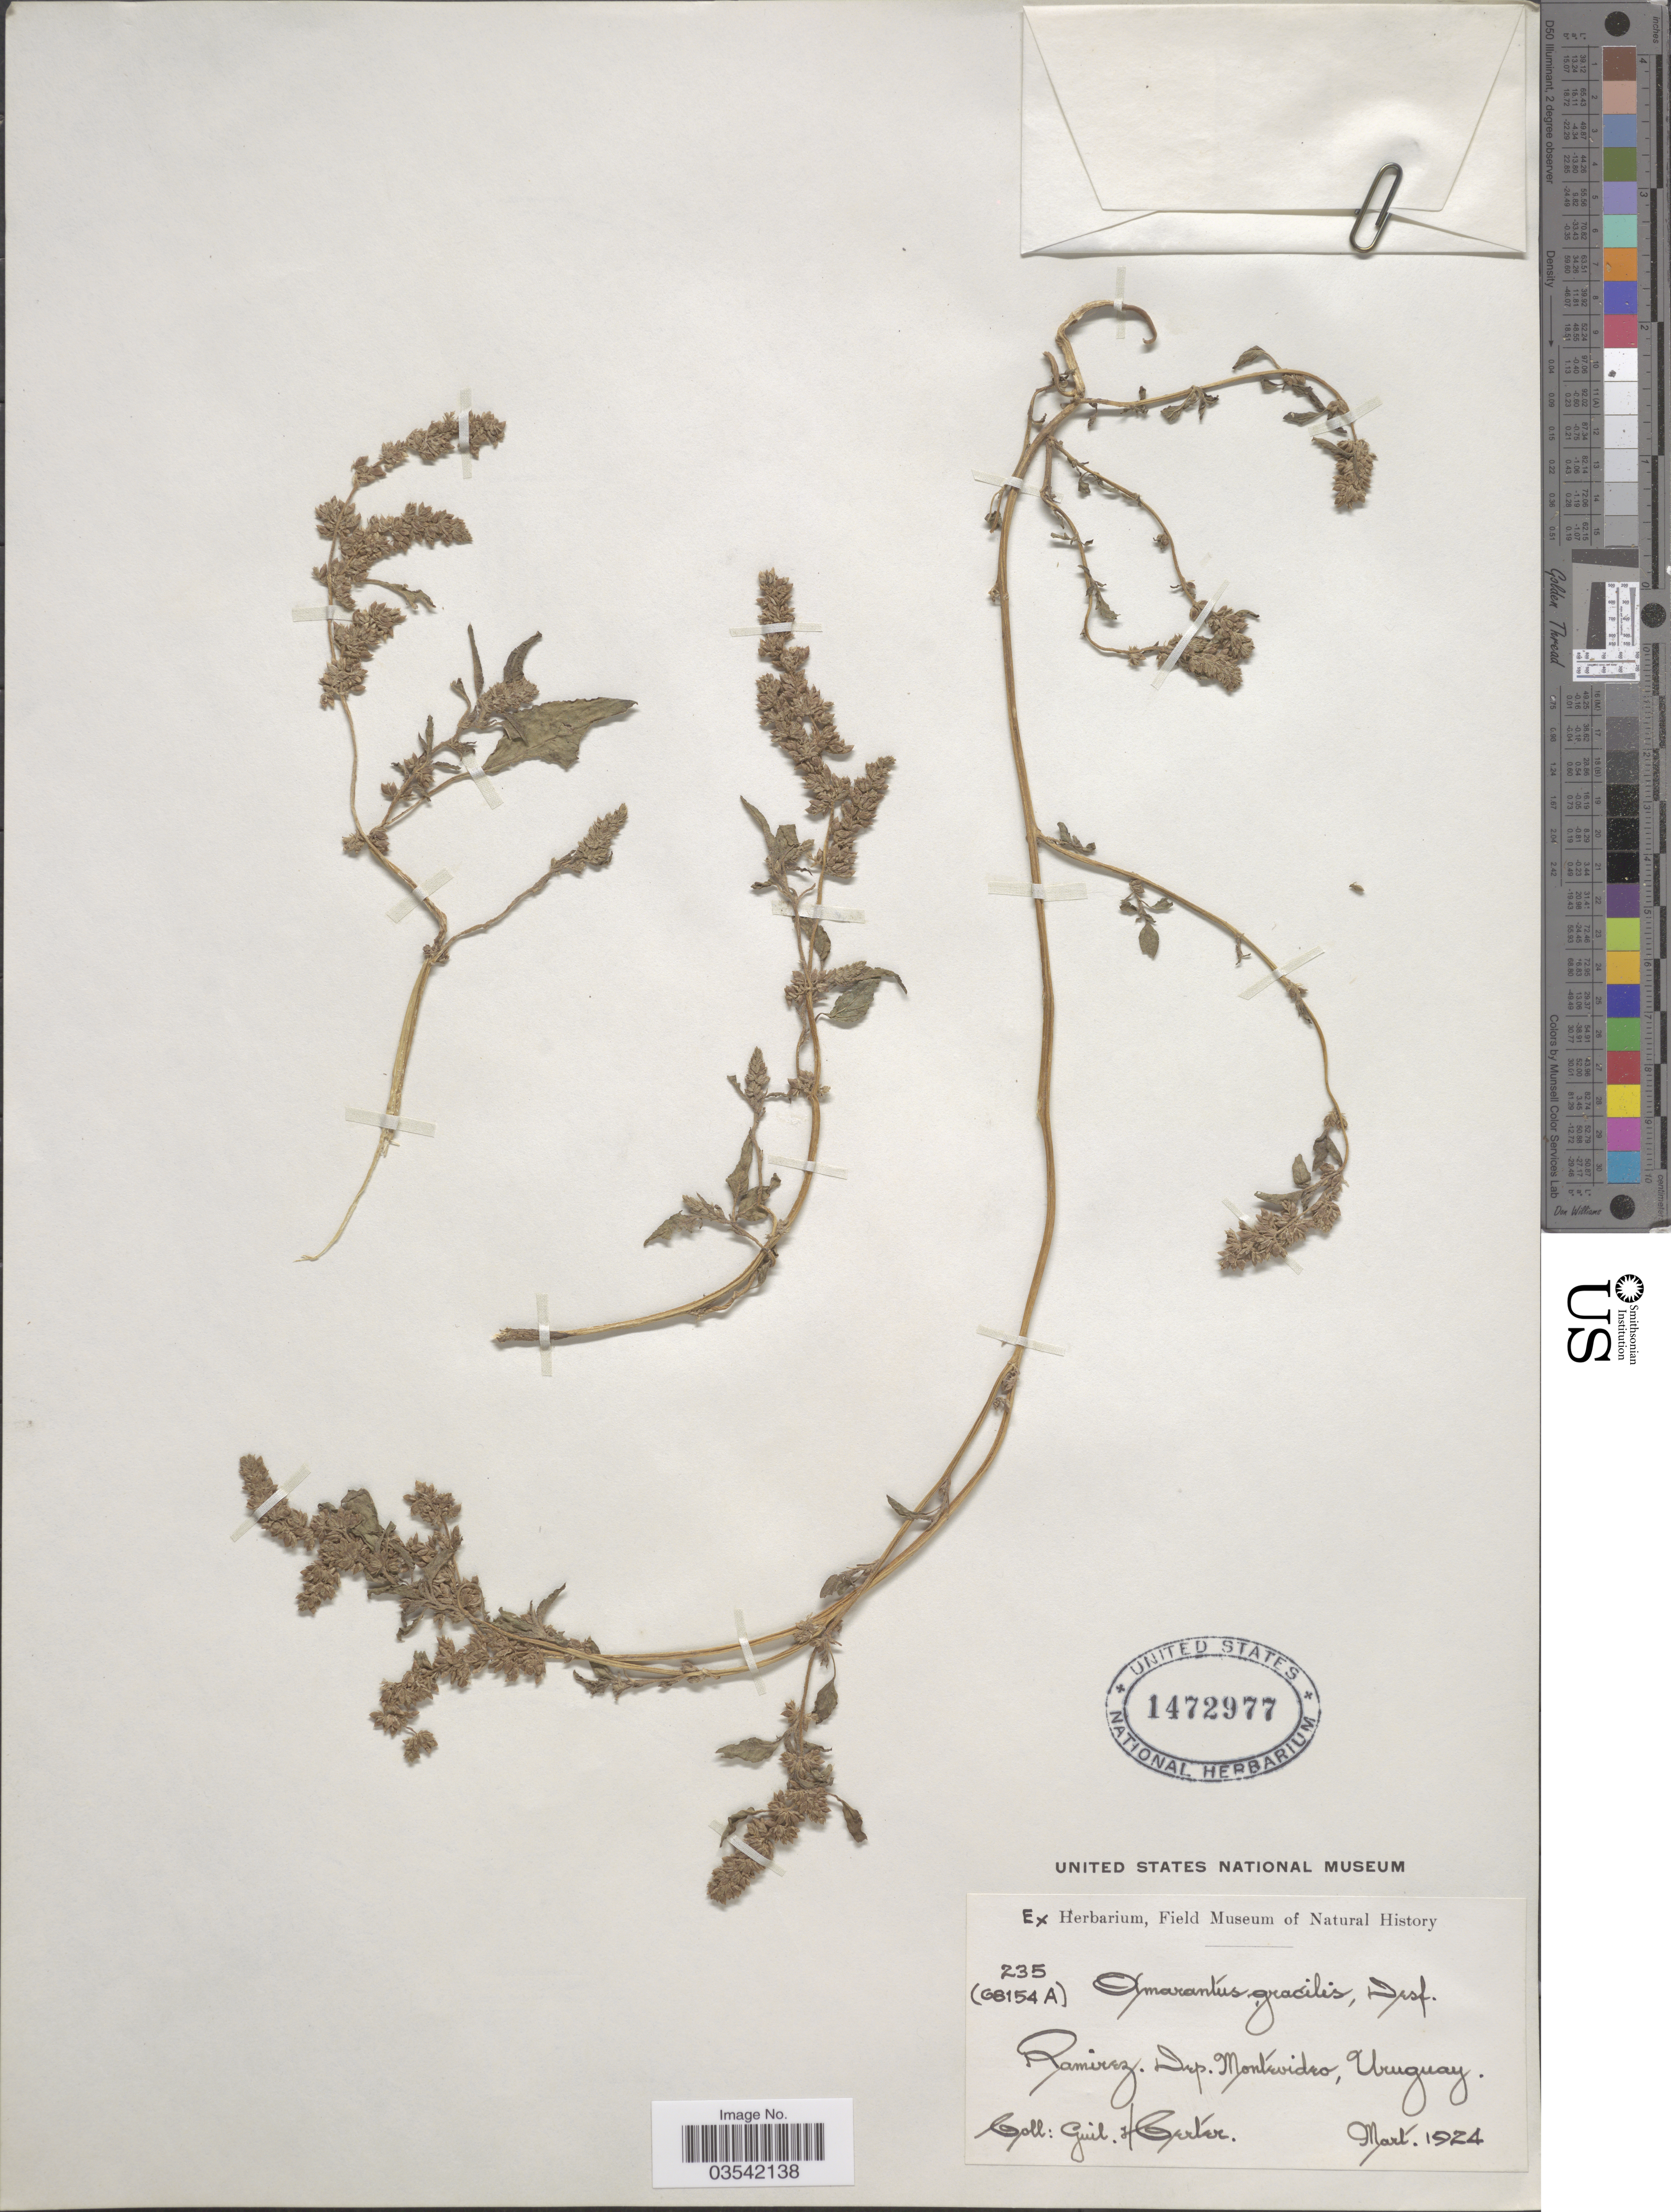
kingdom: Plantae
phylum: Tracheophyta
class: Magnoliopsida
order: Caryophyllales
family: Amaranthaceae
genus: Amaranthus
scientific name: Amaranthus viridis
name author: L.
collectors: G. Herter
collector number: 235 (68154A)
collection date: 1924-03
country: Uruguay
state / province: Montevideo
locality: Ramirez. Dep. Montevideo.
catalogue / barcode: US 1472977